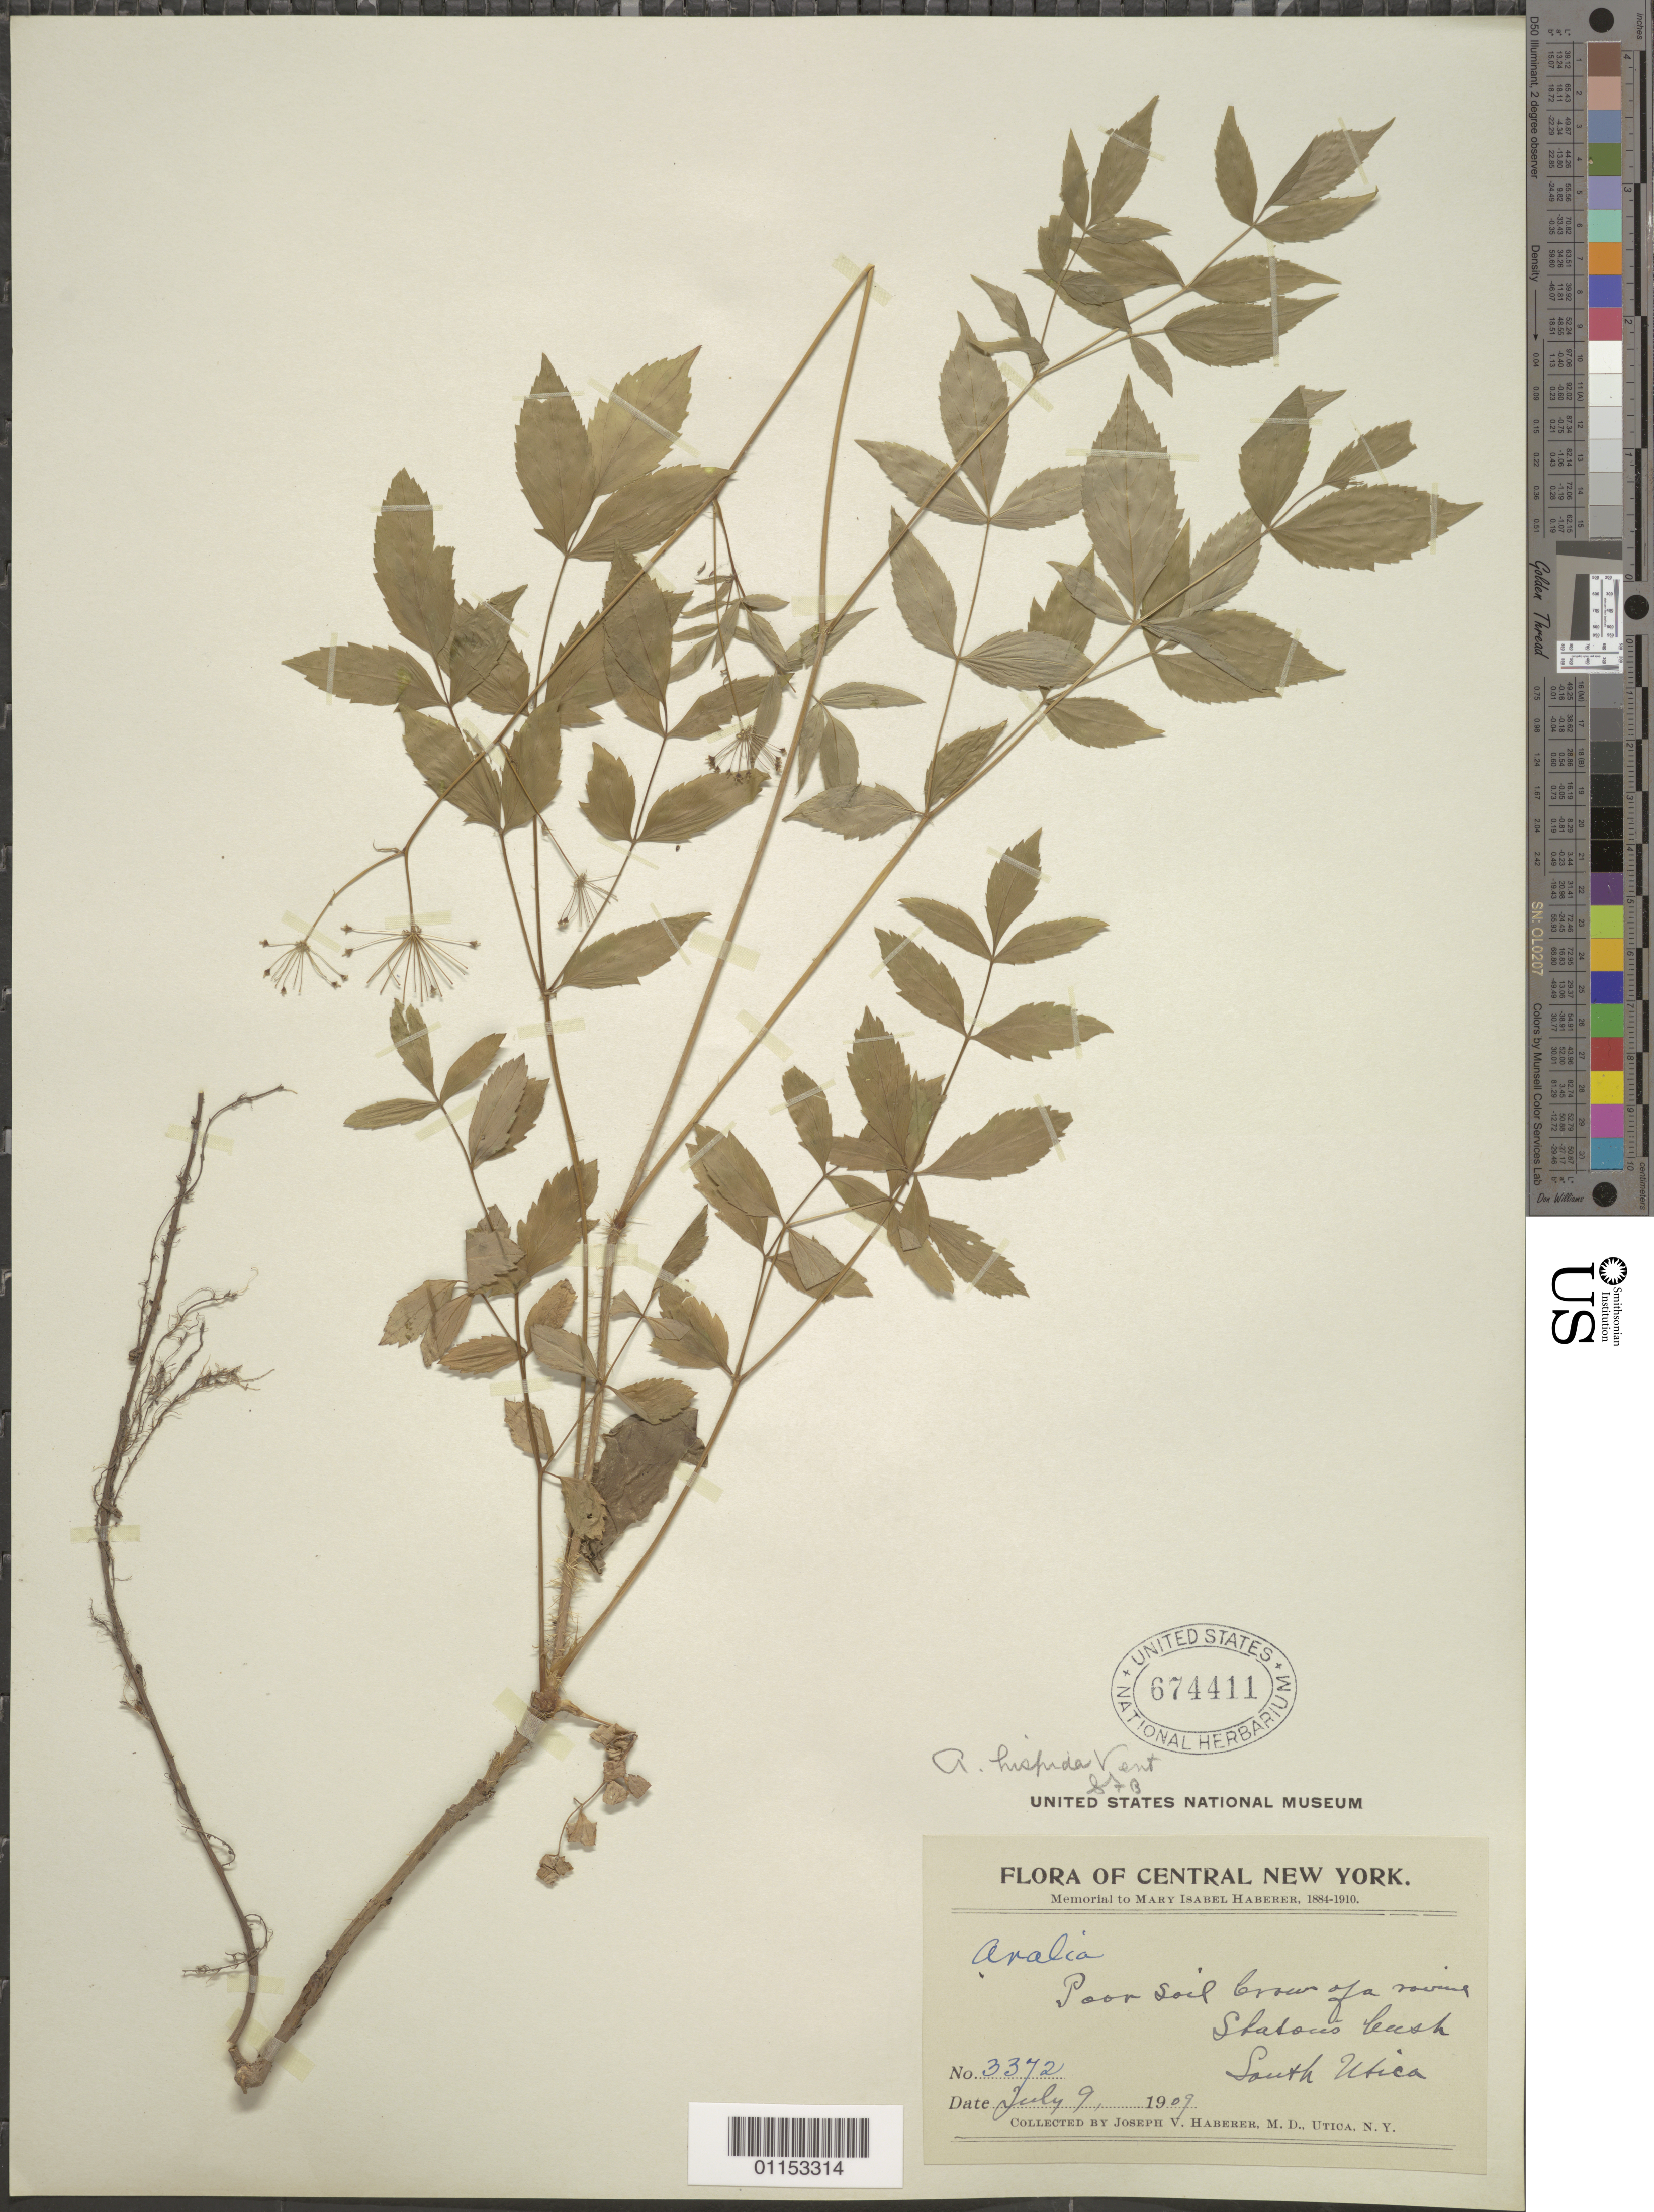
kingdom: Plantae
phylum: Tracheophyta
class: Magnoliopsida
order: Apiales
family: Araliaceae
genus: Aralia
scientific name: Aralia hispida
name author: Vent.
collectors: J. V. Haberer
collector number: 3372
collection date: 1909-07-09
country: United States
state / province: New York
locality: S Utica.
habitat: Poor soil.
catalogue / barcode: US 674411